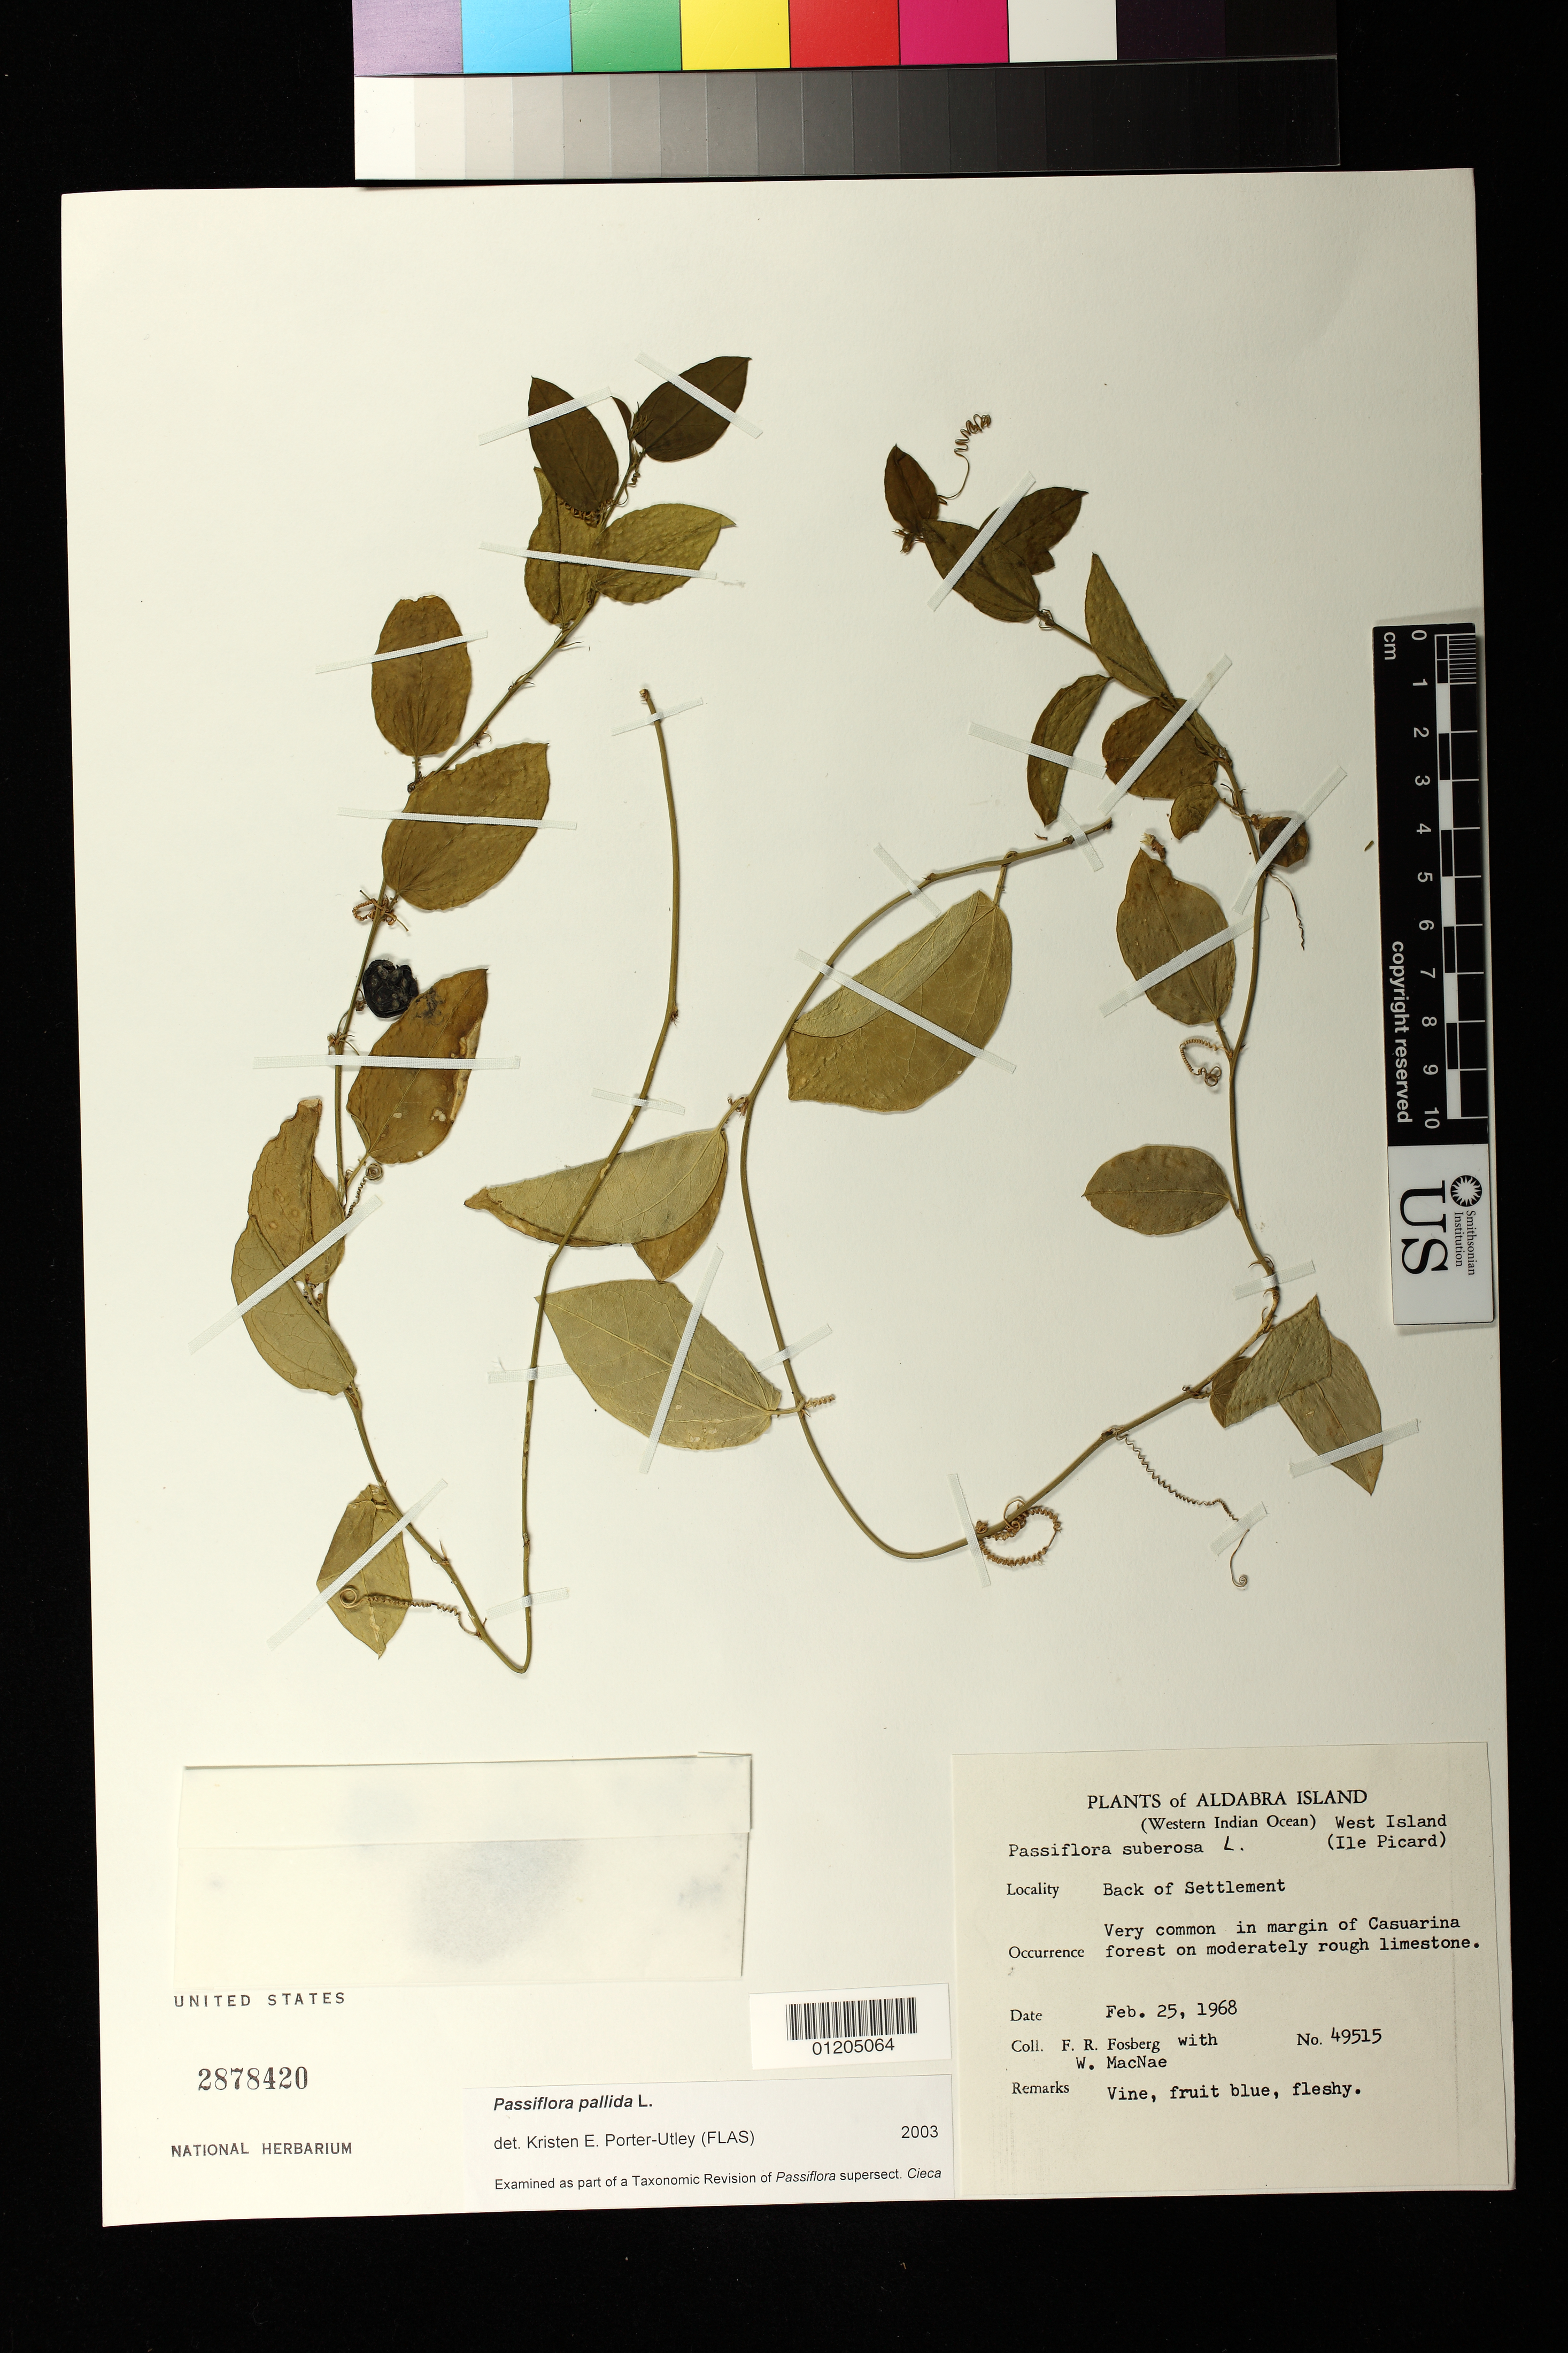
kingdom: Plantae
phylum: Tracheophyta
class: Magnoliopsida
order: Malpighiales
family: Passifloraceae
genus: Passiflora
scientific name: Passiflora pallida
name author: L.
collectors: F. R. Fosberg & W. MacNae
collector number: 49515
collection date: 1968-02-25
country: Seychelles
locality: West Island (Ile Picard). Beck of Settlement. Very common in margin of Casuarina forest on moderately rough limestone.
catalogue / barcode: US 2878420